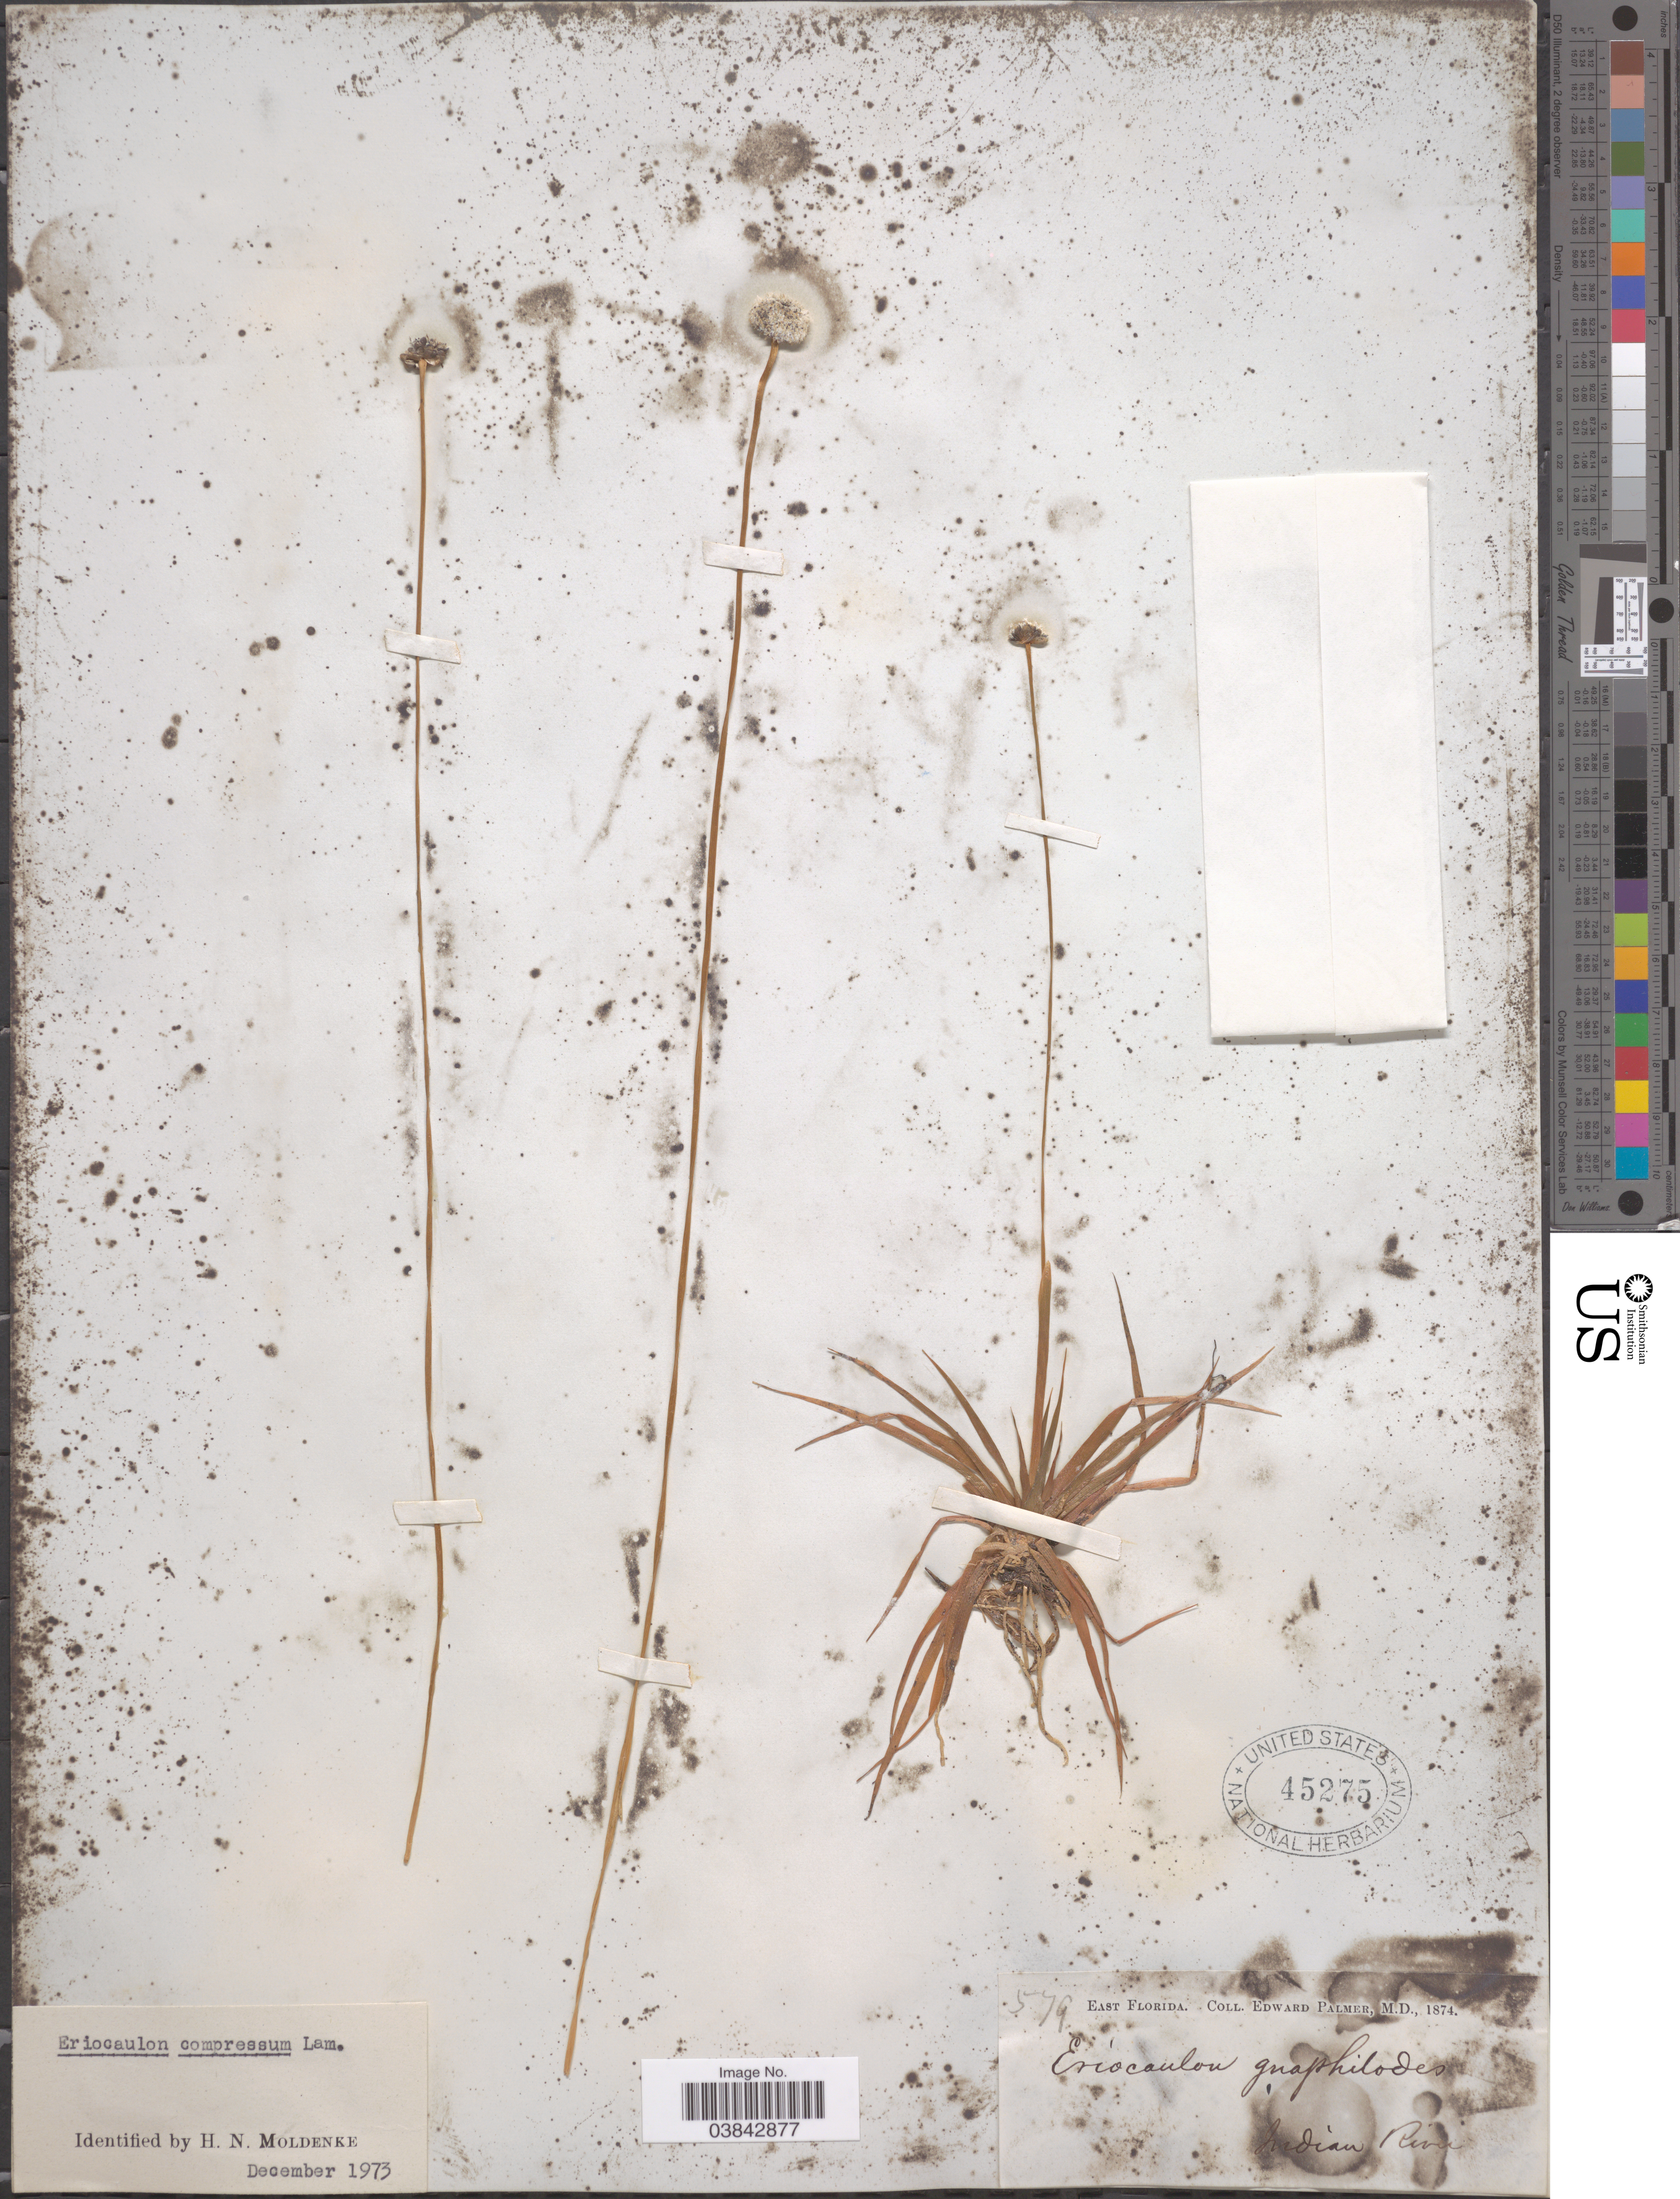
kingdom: Plantae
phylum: Tracheophyta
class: Liliopsida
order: Poales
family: Eriocaulaceae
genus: Eriocaulon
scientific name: Eriocaulon compressum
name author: Lam.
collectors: E. Palmer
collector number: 579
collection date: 1874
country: United States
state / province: Florida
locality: East Florida. Indian River.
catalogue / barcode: US 45275